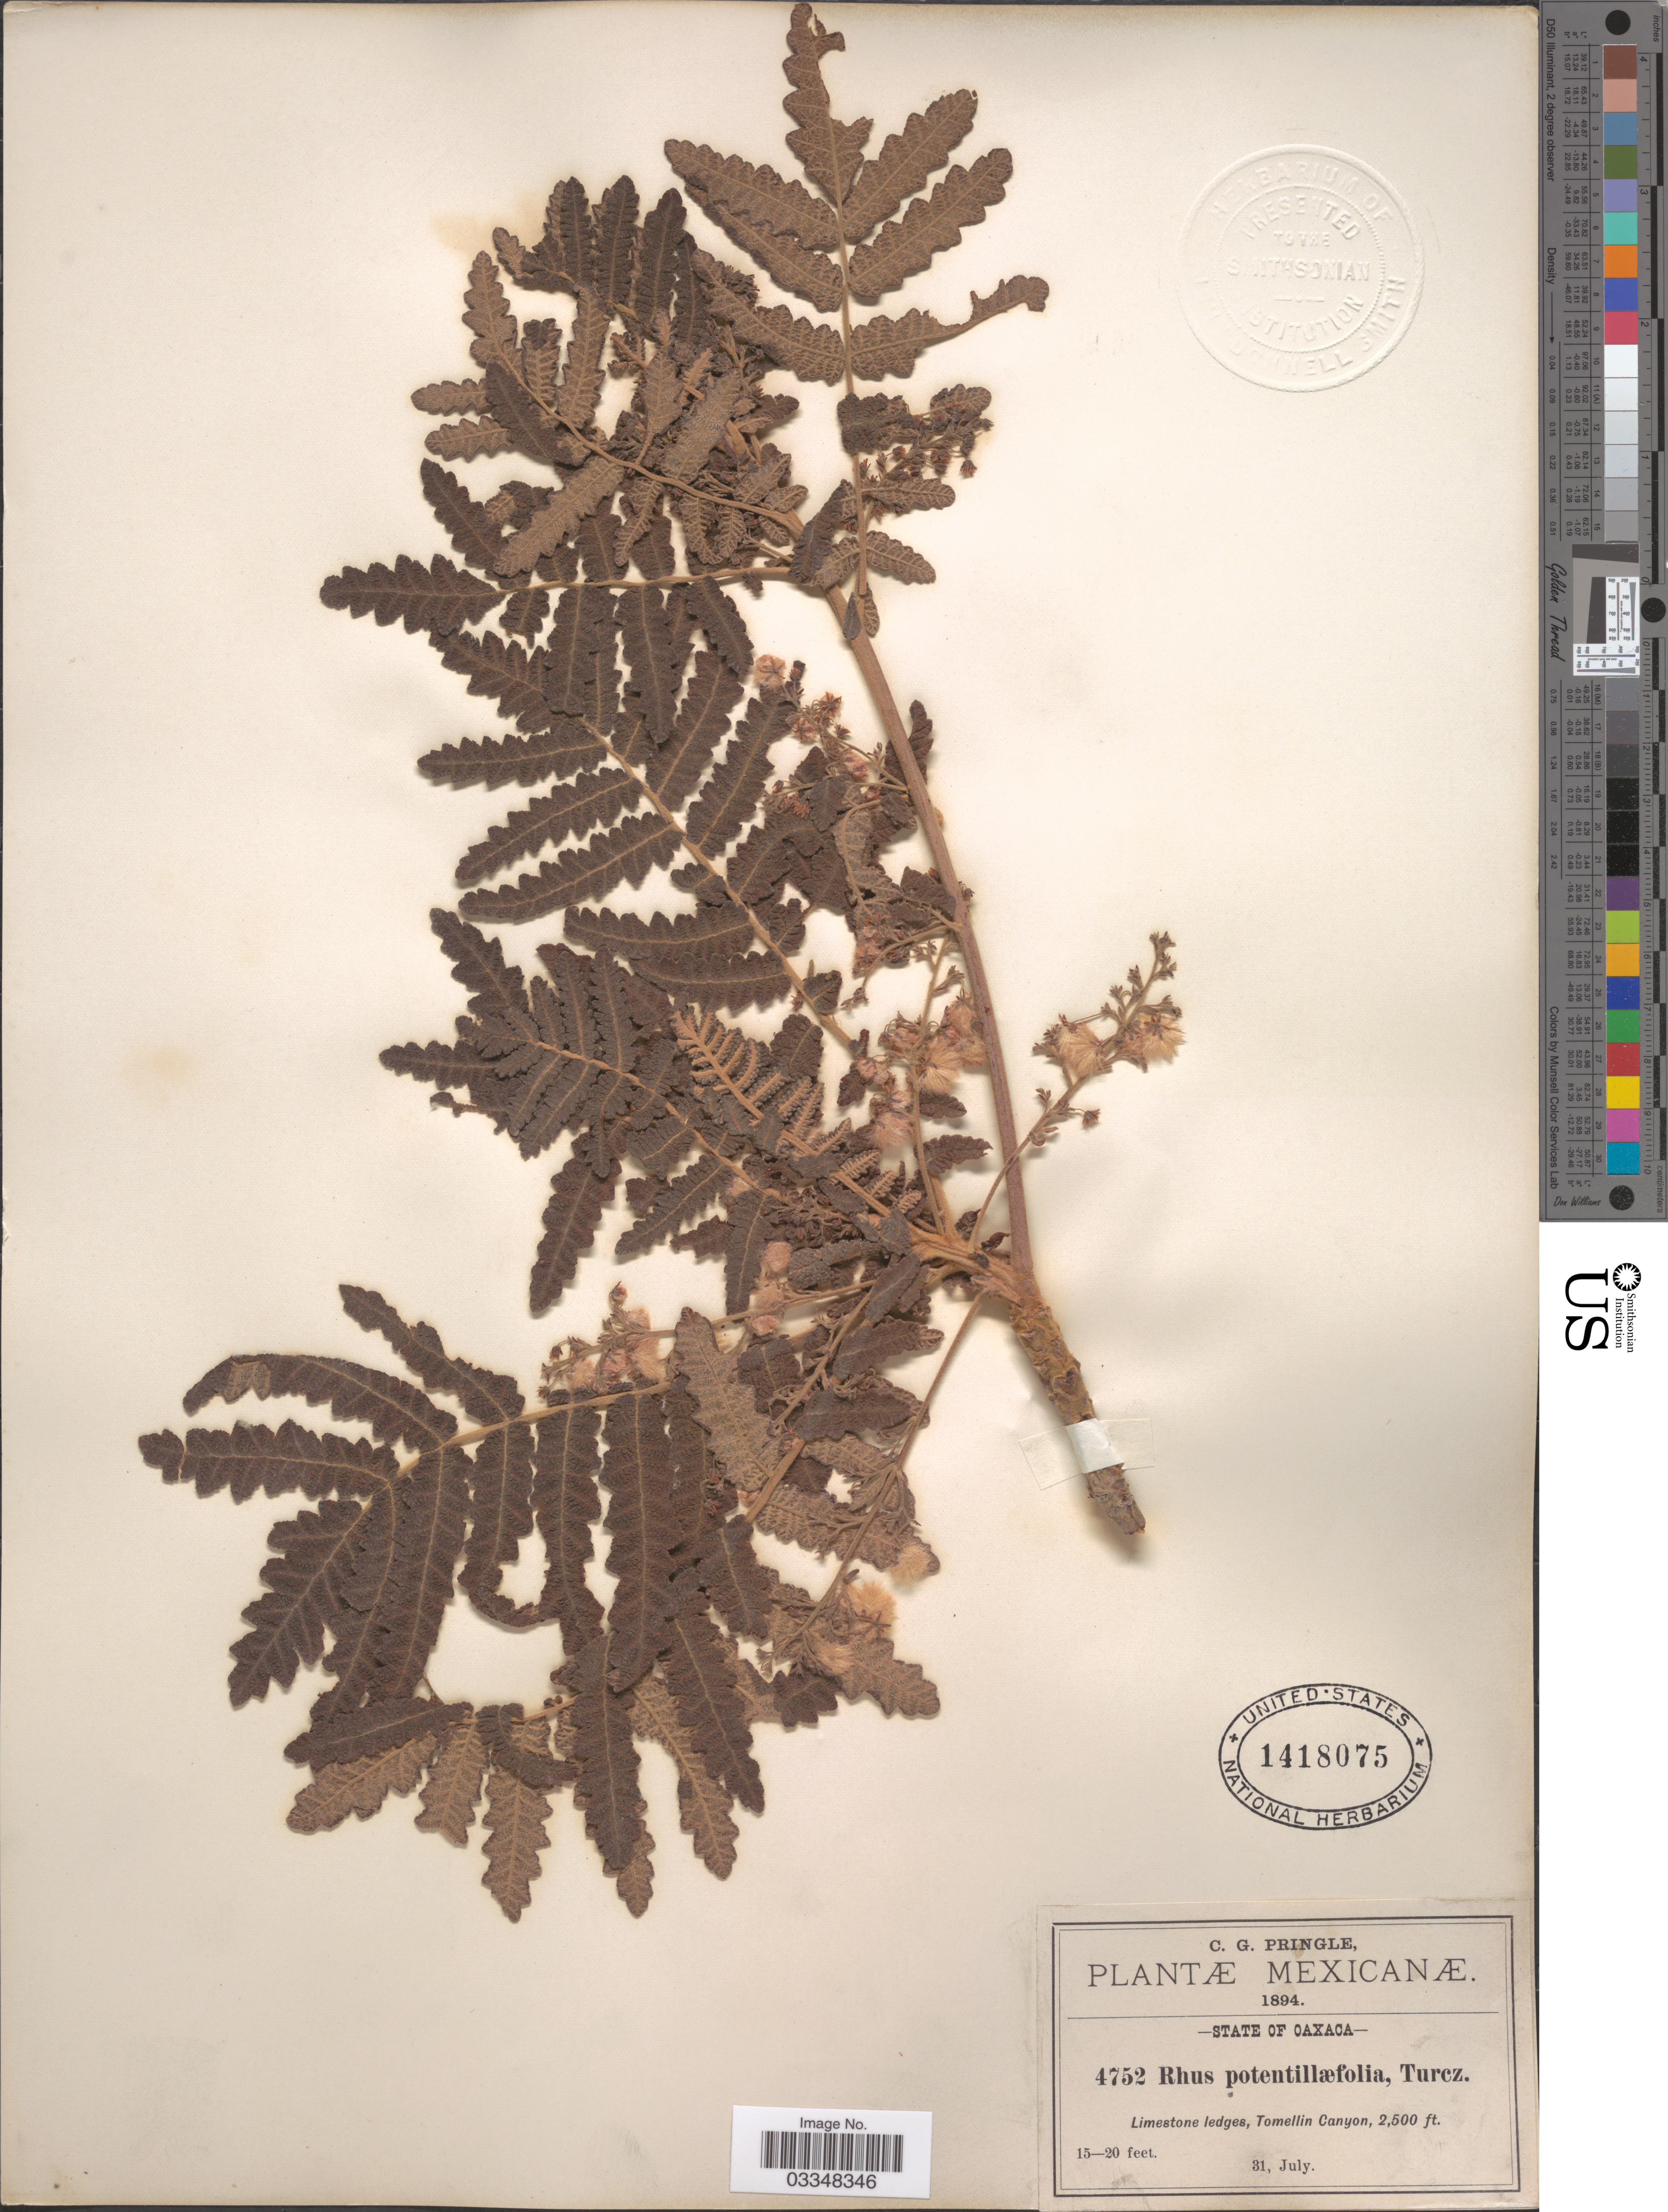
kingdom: Plantae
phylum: Tracheophyta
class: Magnoliopsida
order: Sapindales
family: Anacardiaceae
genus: Actinocheita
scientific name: Actinocheita filicina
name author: (Sessé & Moc. ex DC.) F.A. Barkley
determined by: Mitchell, John D.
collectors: C. G. Pringle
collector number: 4752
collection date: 1894-07-31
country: Mexico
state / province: Oaxaca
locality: Limestone ledges, Tomellin Canyon.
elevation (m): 762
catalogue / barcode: US 1418075